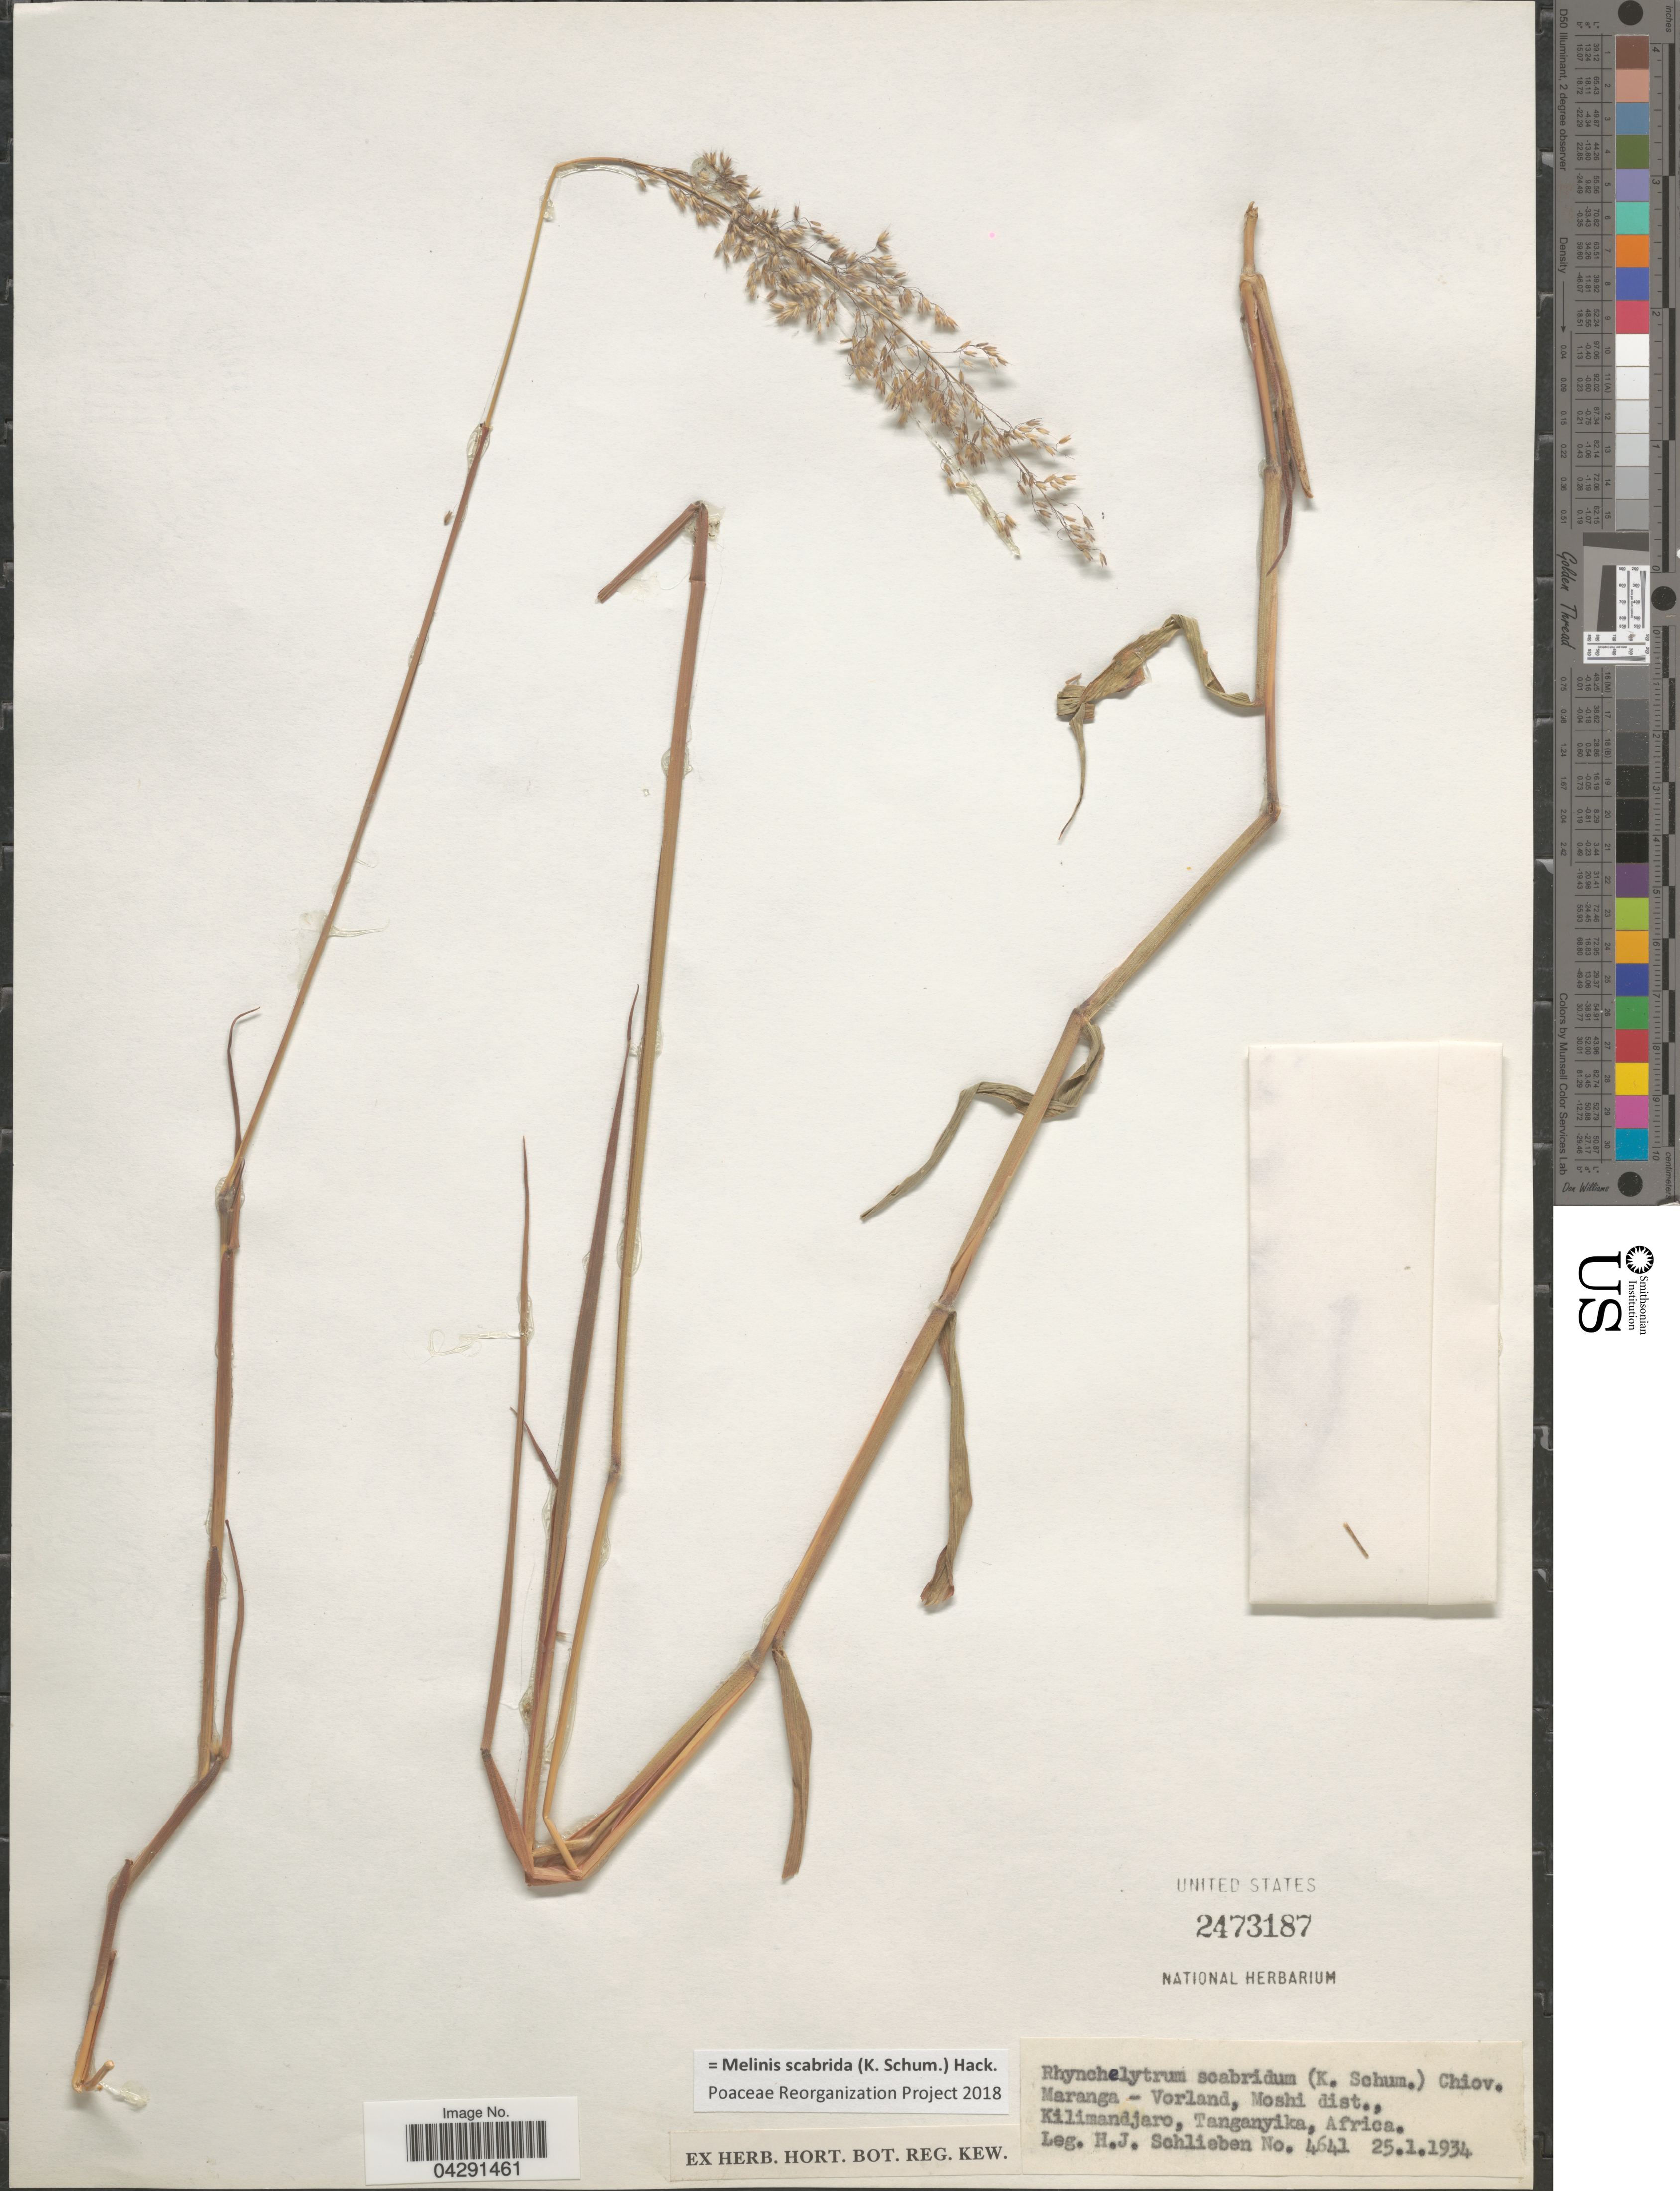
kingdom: Plantae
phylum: Tracheophyta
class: Liliopsida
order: Poales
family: Poaceae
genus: Melinis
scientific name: Melinis scabrida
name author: (K. Schum.) Hack.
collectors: H. J. Schlieben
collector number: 4641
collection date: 1934-01-25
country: Tanzania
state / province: Kilimanjaro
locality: Maranga-Vorland, Moshi dist., Kilimandjaro, Tanganyika.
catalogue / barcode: US 2473187